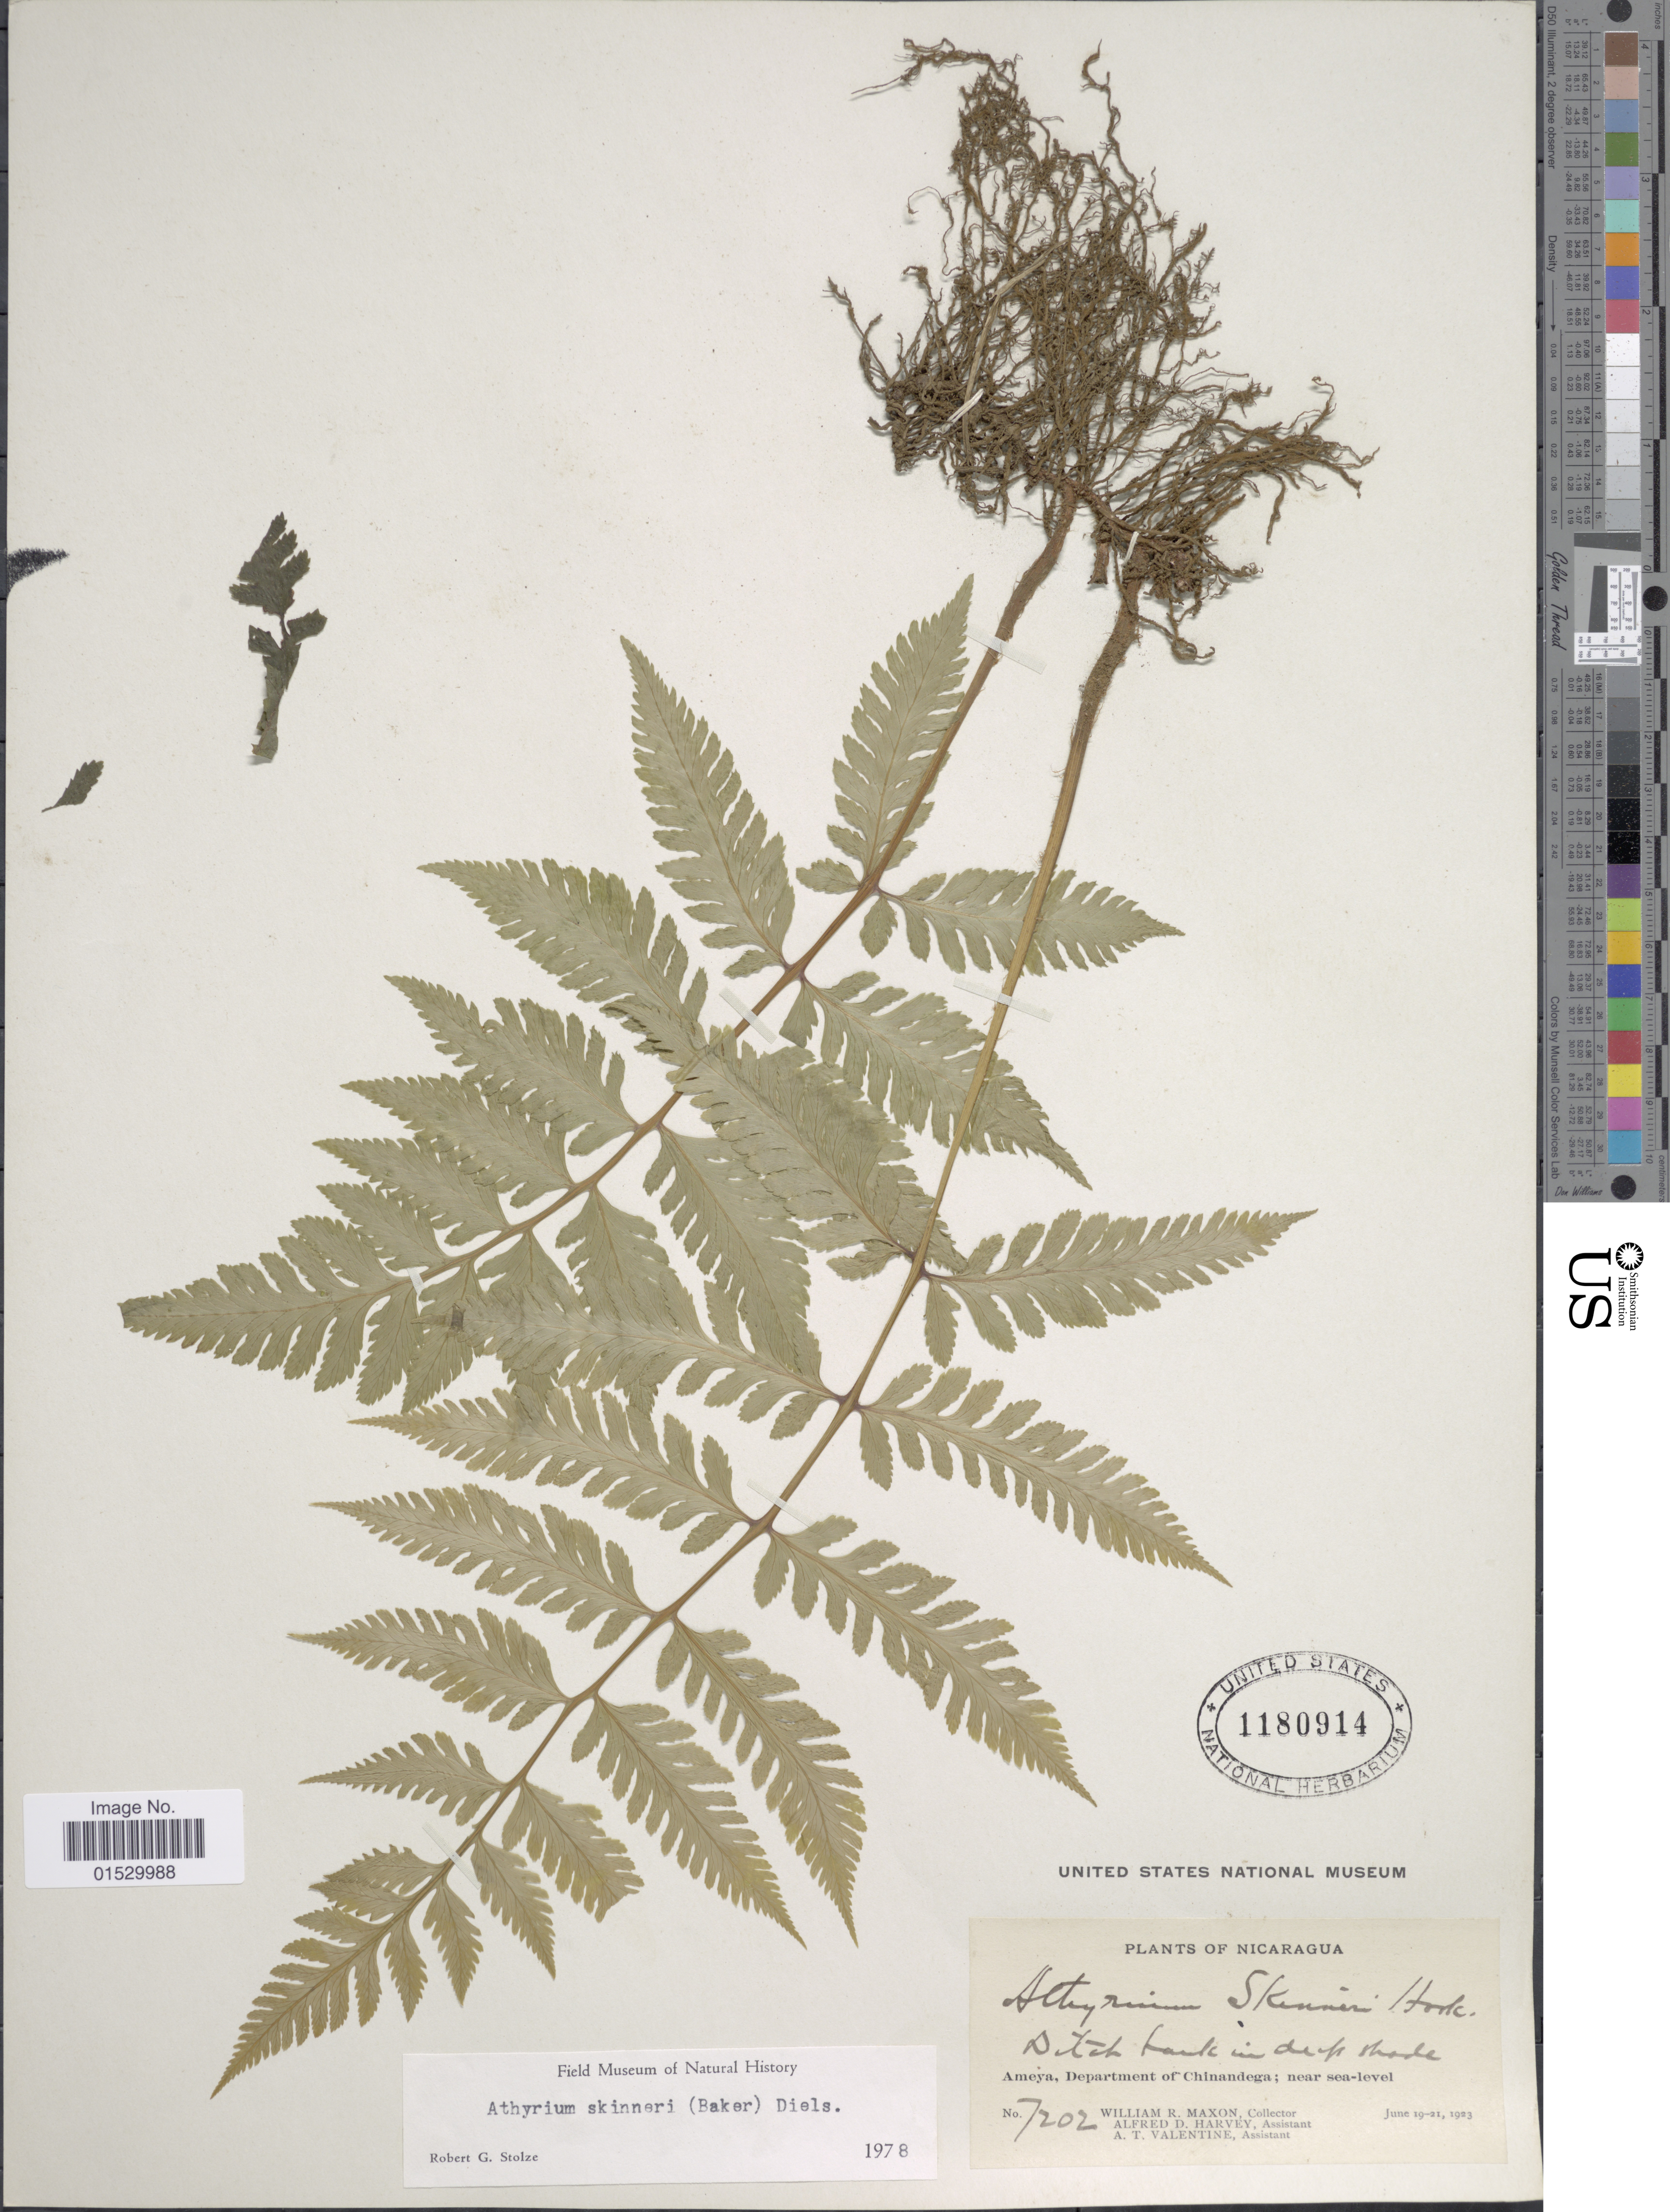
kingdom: Plantae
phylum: Tracheophyta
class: Polypodiopsida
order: Polypodiales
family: Athyriaceae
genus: Athyrium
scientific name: Athyrium skinneri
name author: (Baker) Diels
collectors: W. R. Maxon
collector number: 7202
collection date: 1923-06-19/1923-06-21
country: Nicaragua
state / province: Chinandega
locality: Ameya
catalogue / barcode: US 1180914